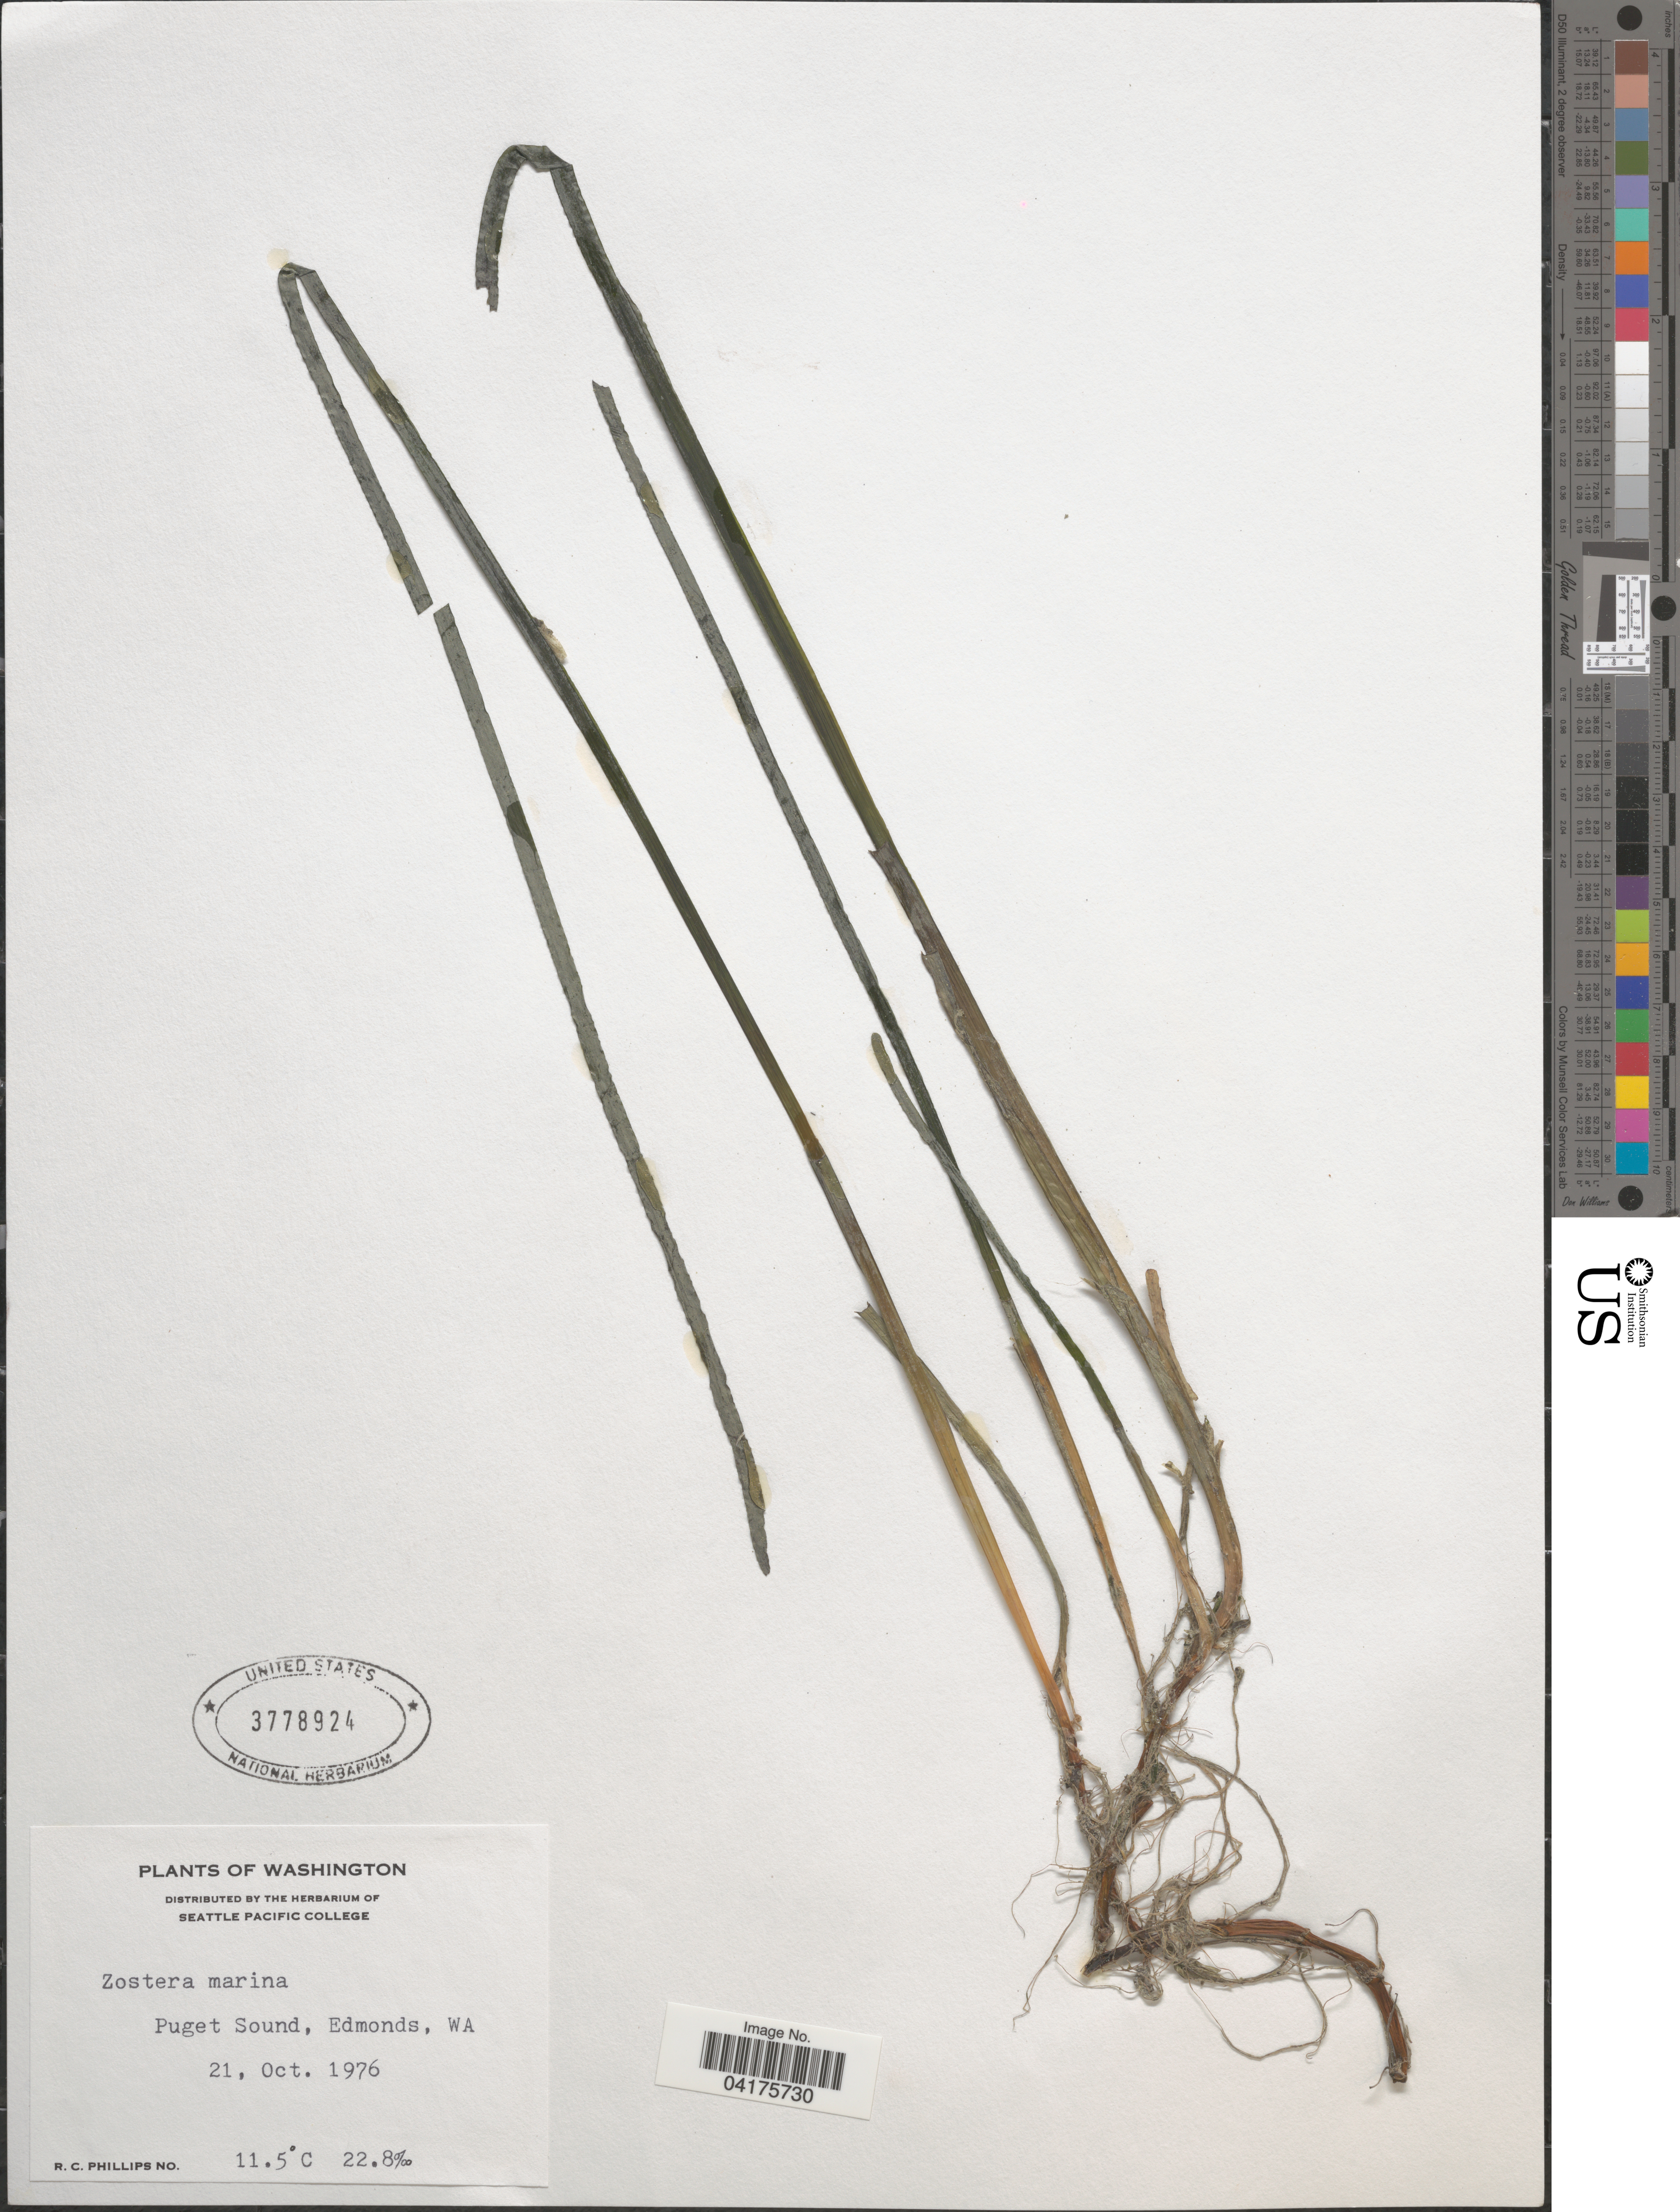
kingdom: Plantae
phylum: Tracheophyta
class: Liliopsida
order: Alismatales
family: Zosteraceae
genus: Zostera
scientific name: Zostera marina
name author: L.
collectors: R. C. Phillips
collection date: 1976-10-21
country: United States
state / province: Washington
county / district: King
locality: Puget Sound, Edmonds.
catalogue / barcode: US 3778924